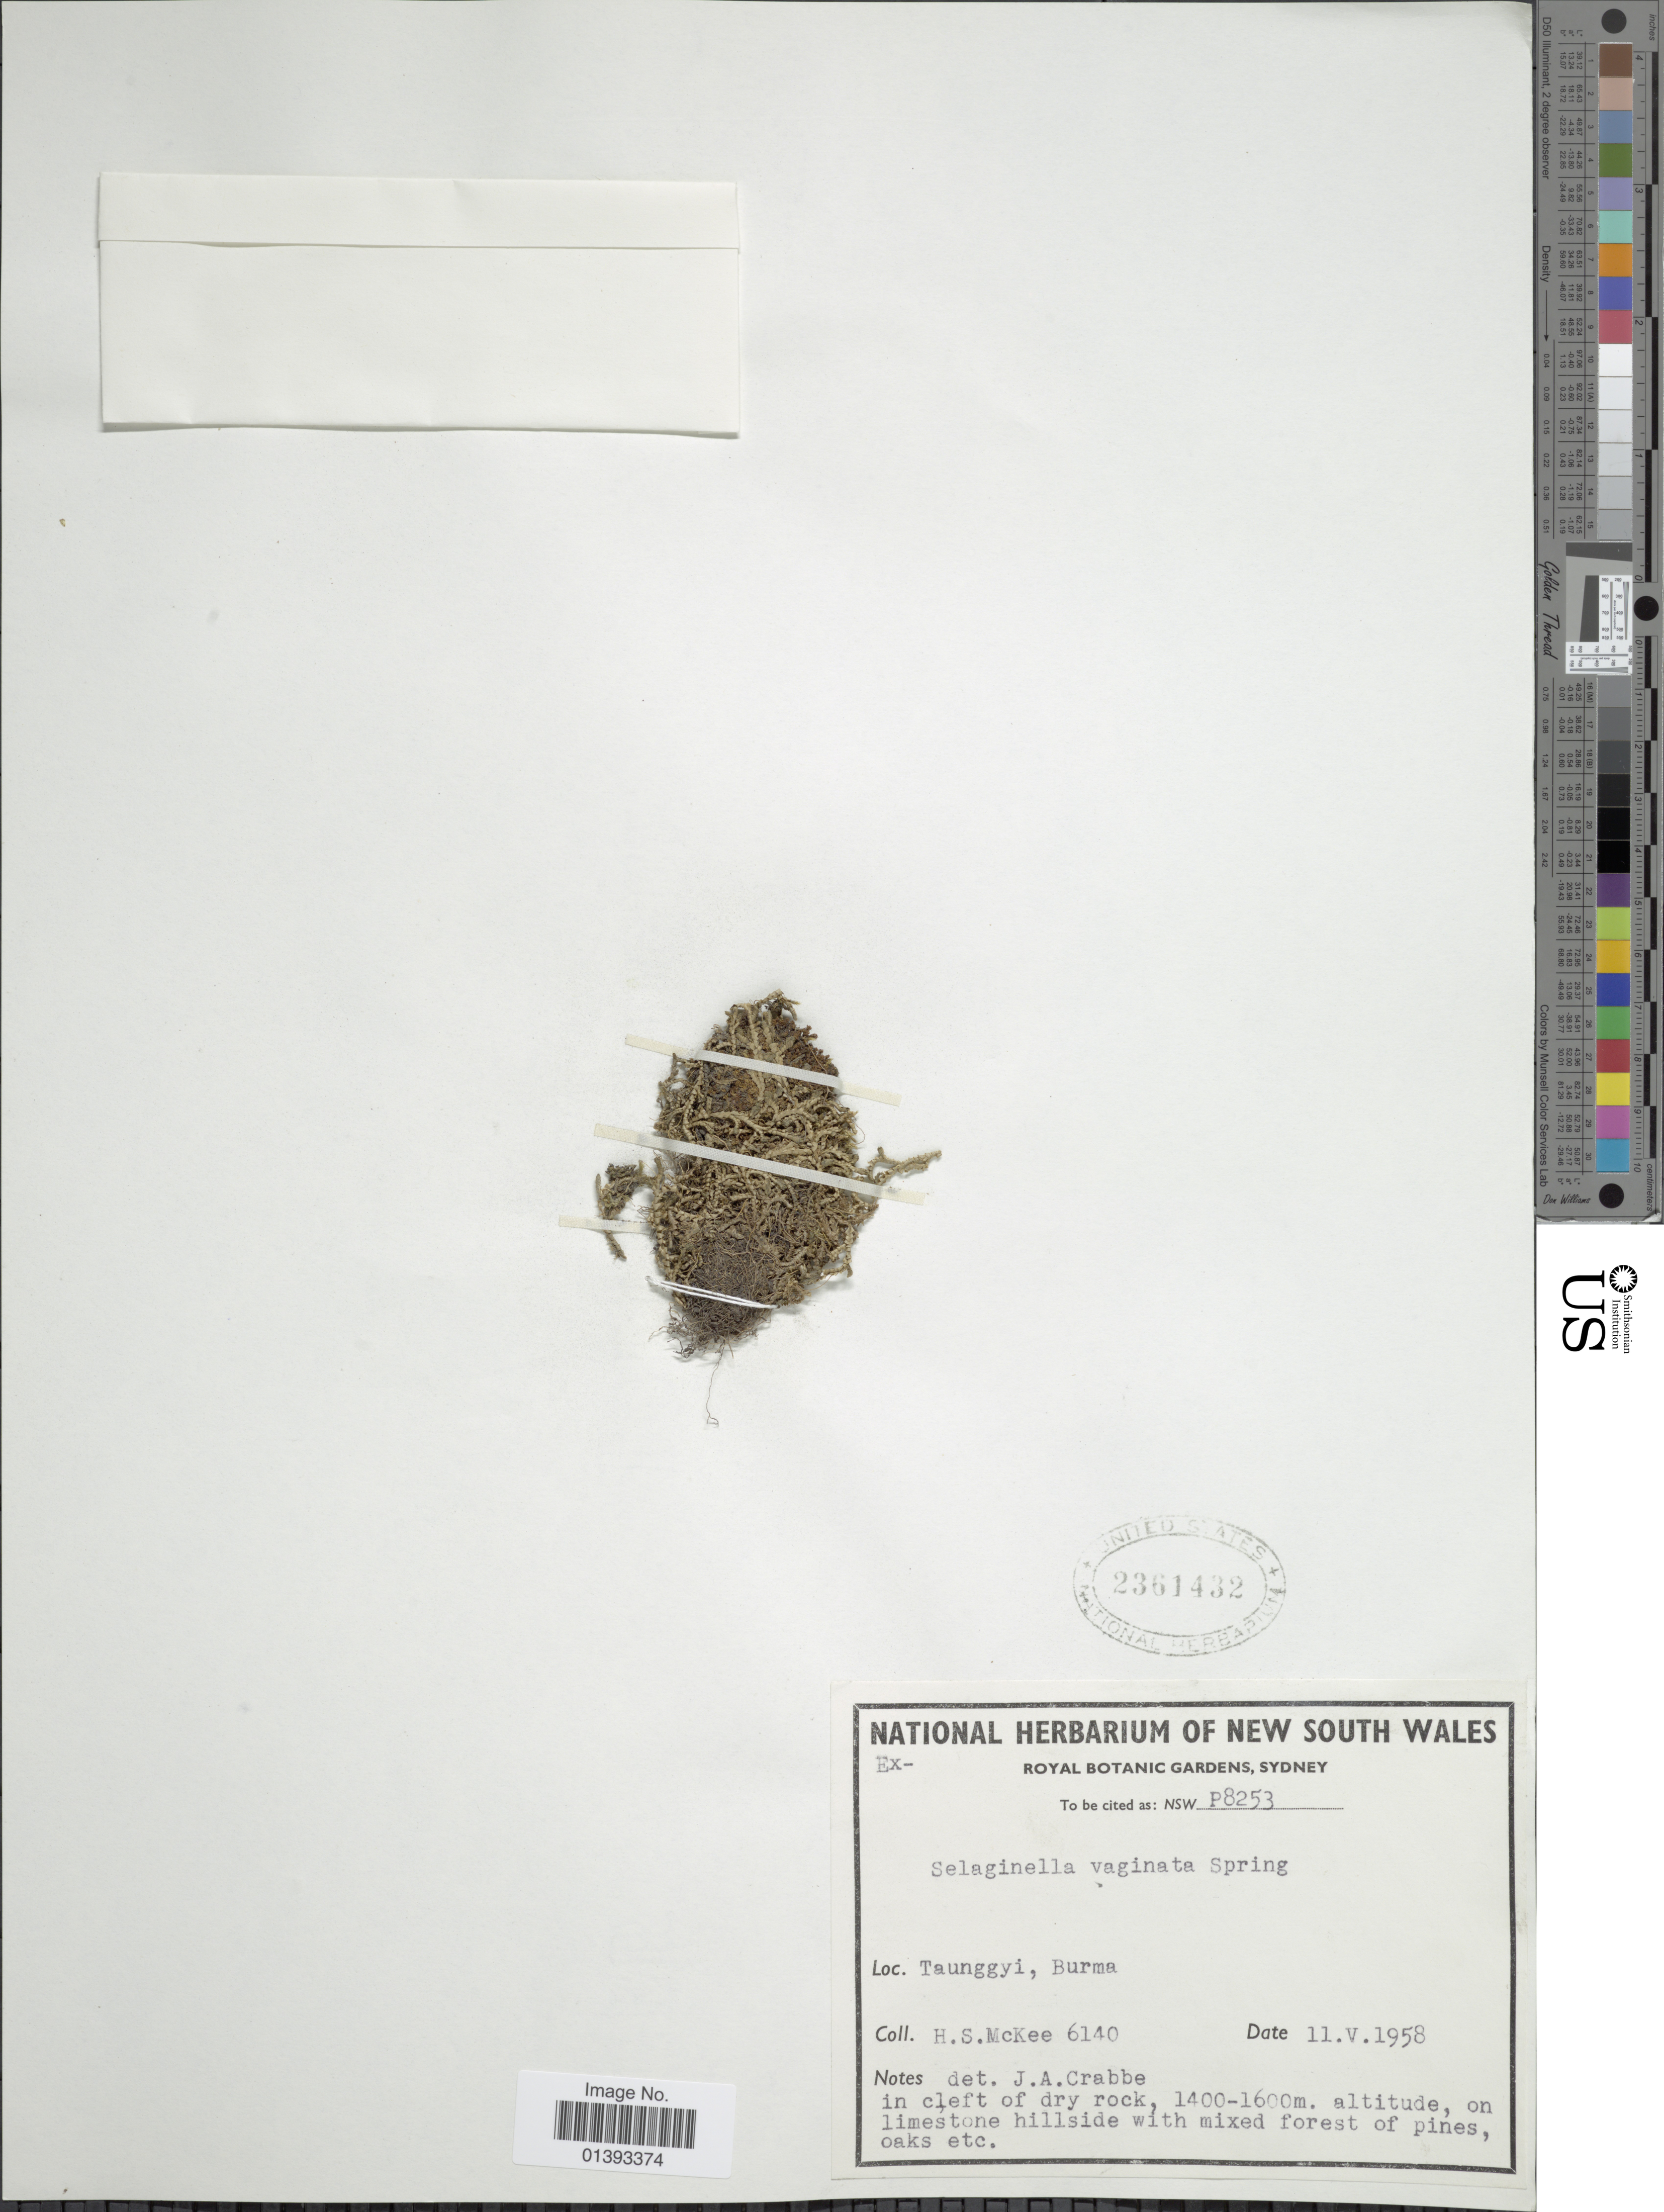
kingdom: Plantae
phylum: Tracheophyta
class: Lycopodiopsida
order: Selaginellales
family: Selaginellaceae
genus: Selaginella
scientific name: Selaginella vaginata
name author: Spring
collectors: H. S. McKee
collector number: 6140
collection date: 1958-05-11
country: Myanmar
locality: Taunggyi, Burma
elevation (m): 1400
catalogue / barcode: US 2361432